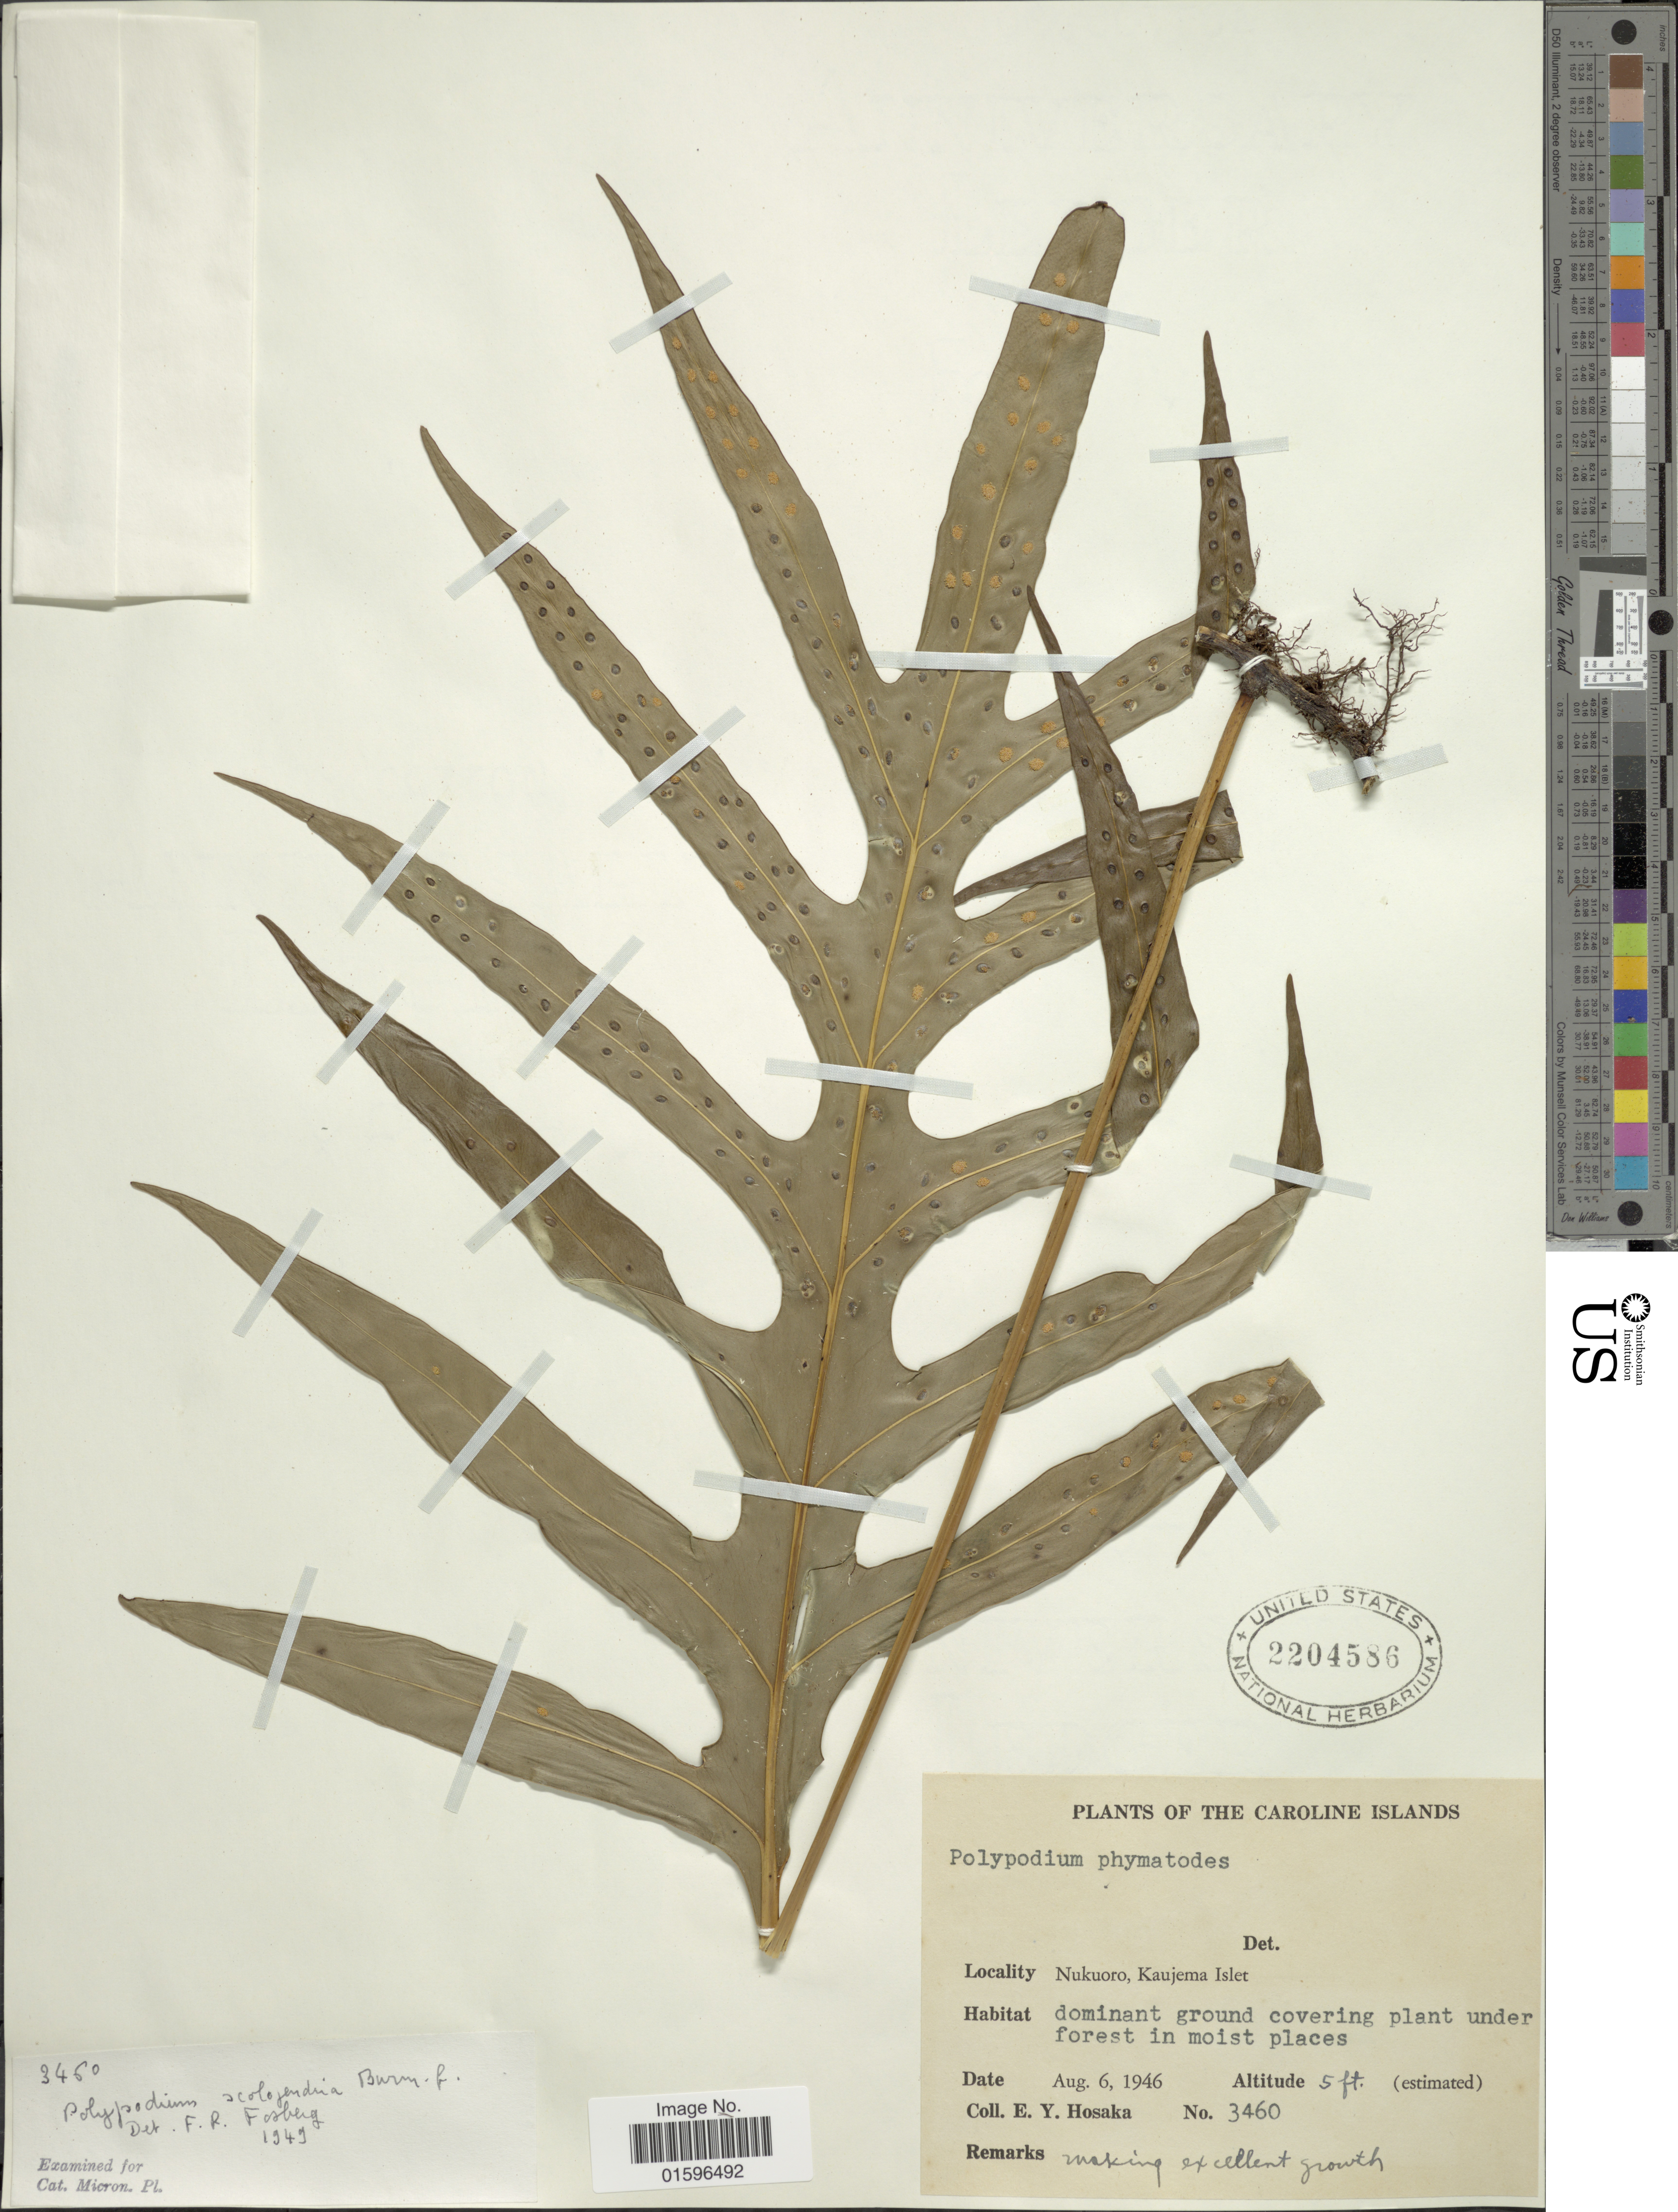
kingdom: Plantae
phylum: Tracheophyta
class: Polypodiopsida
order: Polypodiales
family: Polypodiaceae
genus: Polypodium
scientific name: Polypodium scolopendria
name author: Burm. f.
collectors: E. Y. Hosaka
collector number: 3460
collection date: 1946-08-06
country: Micronesia, Federated States of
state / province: Pohnpei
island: Nukuoro Atoll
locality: Carolines Islands, Nukuoro, Kaujema Islet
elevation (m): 2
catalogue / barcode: US 2204586